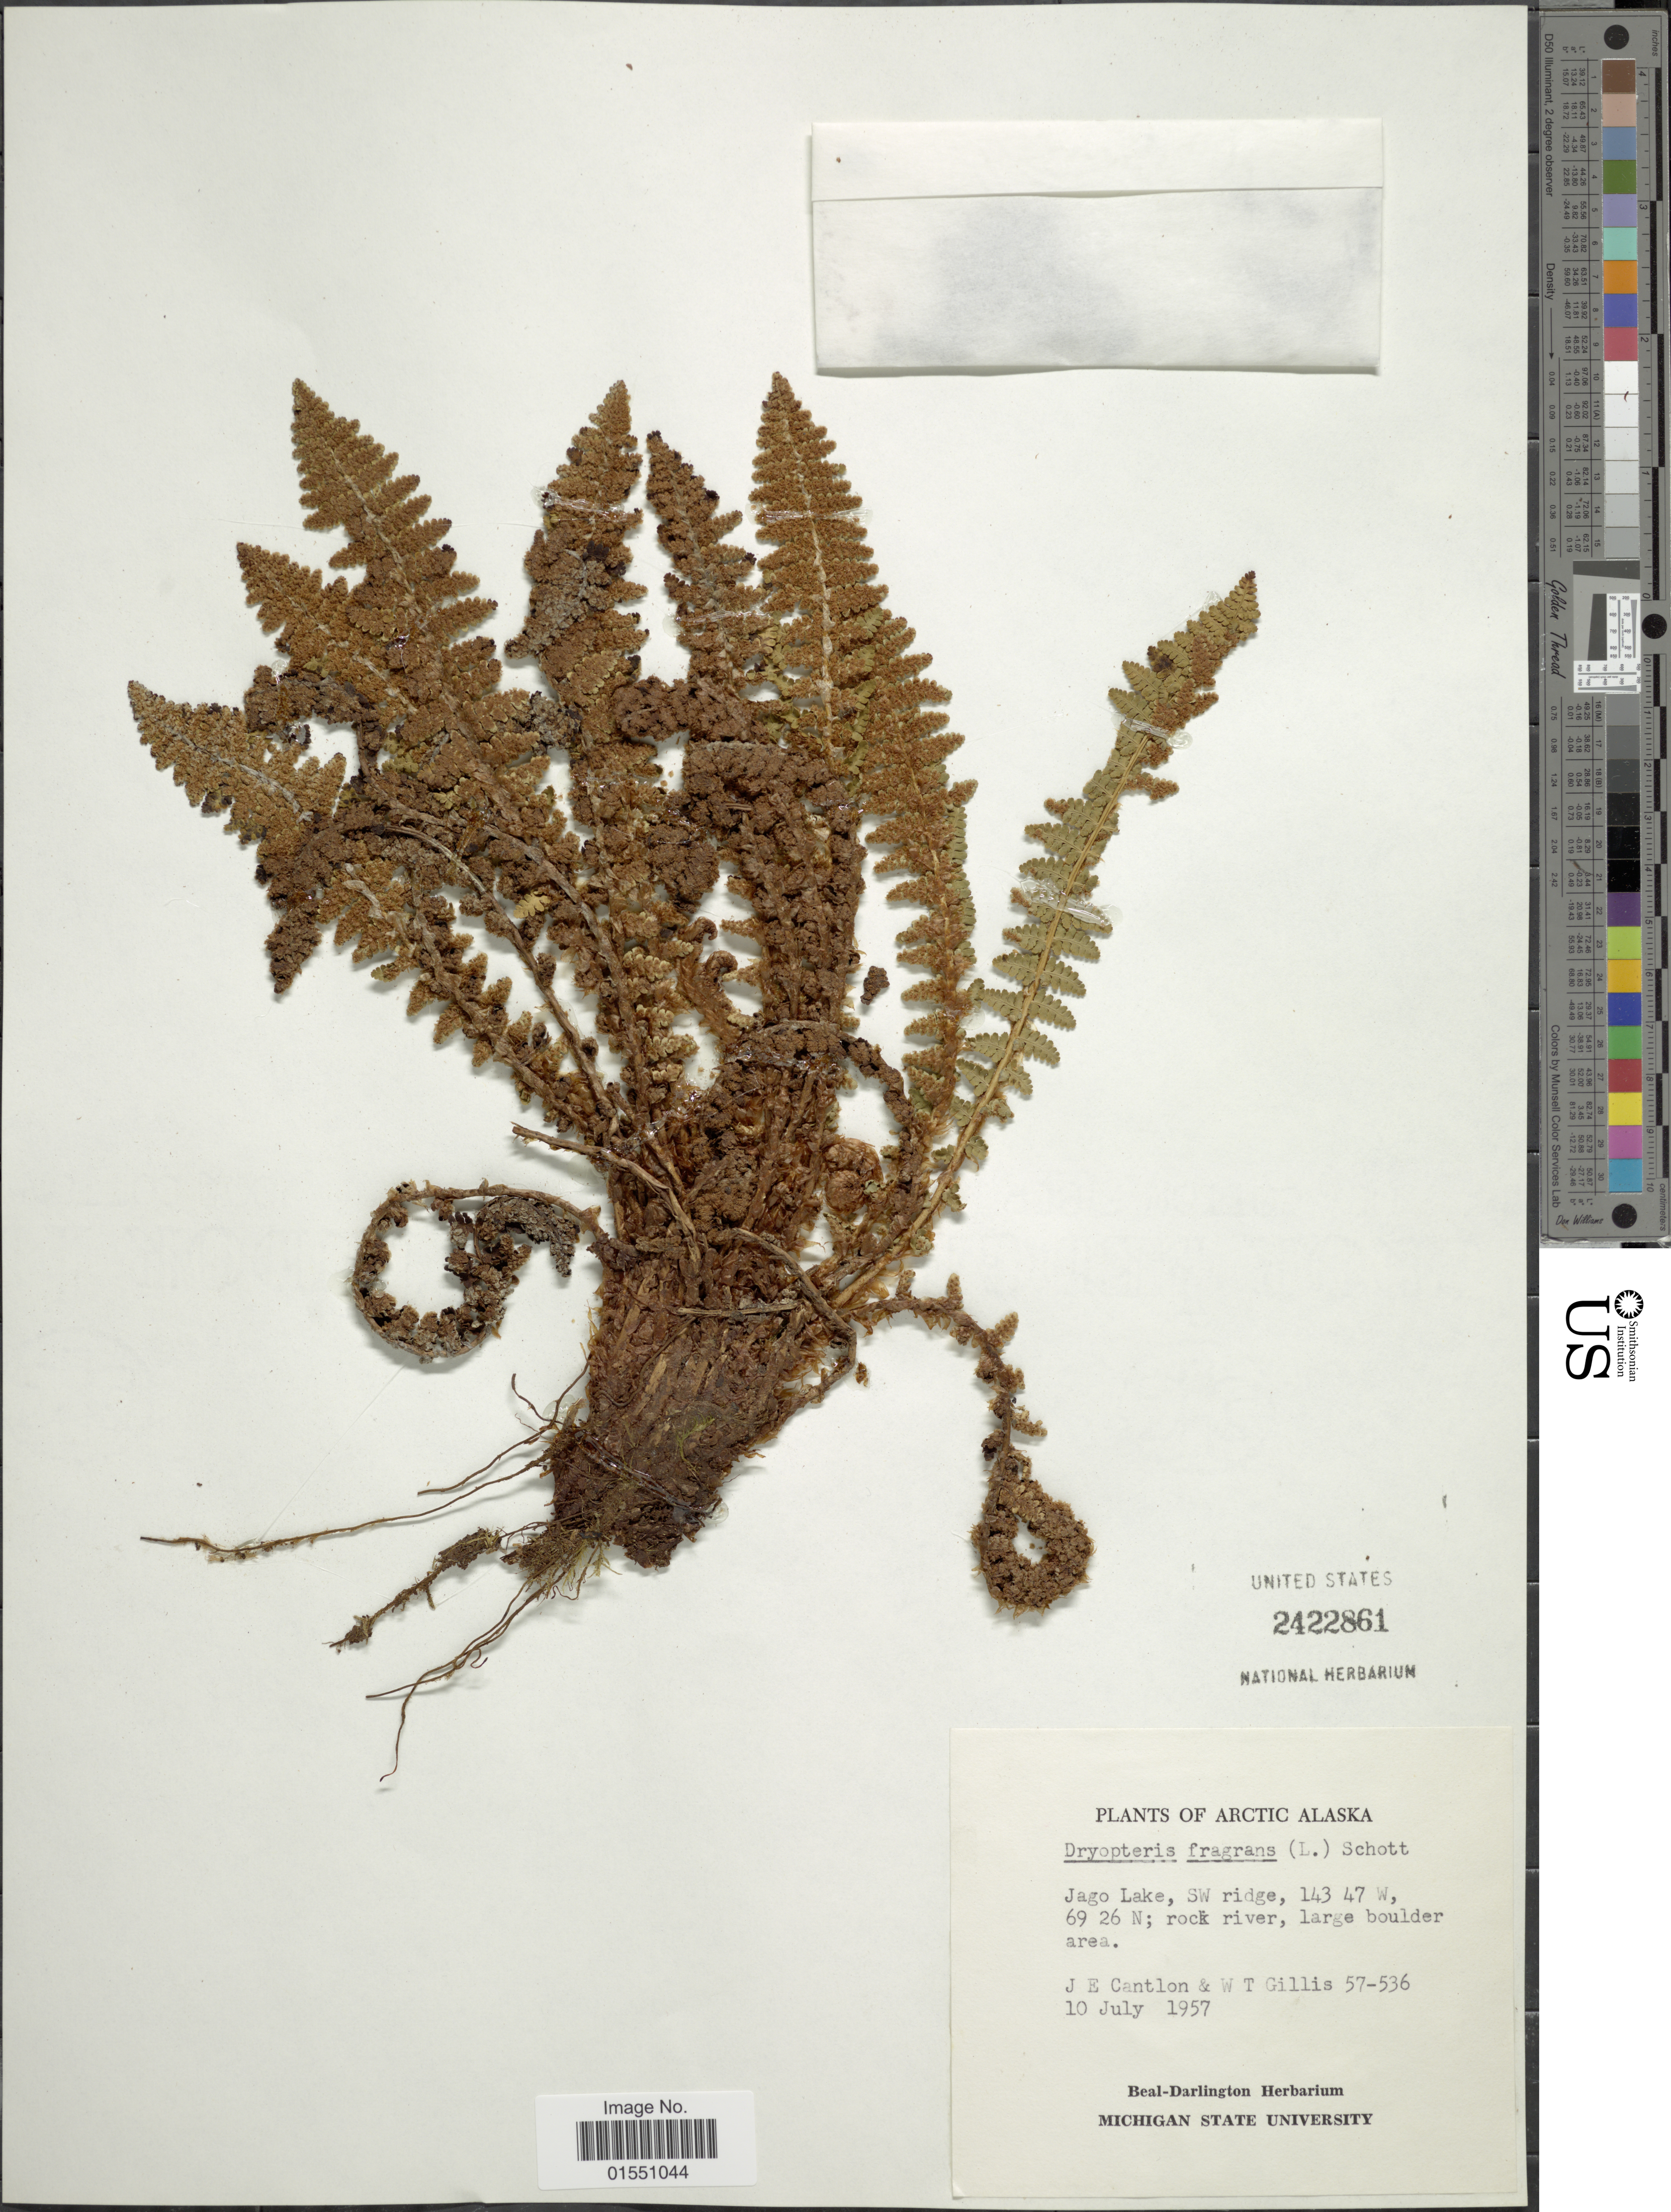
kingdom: Plantae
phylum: Tracheophyta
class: Polypodiopsida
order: Polypodiales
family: Dryopteridaceae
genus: Dryopteris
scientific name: Dryopteris fragrans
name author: (L.) Schott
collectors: J. Cantlon & W. T. Gillis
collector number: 57-536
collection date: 1957-07-10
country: United States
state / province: Alaska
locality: Arctic Alaska. Jago Lake, SW ridge; rock river, large boulder area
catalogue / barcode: US 2422861